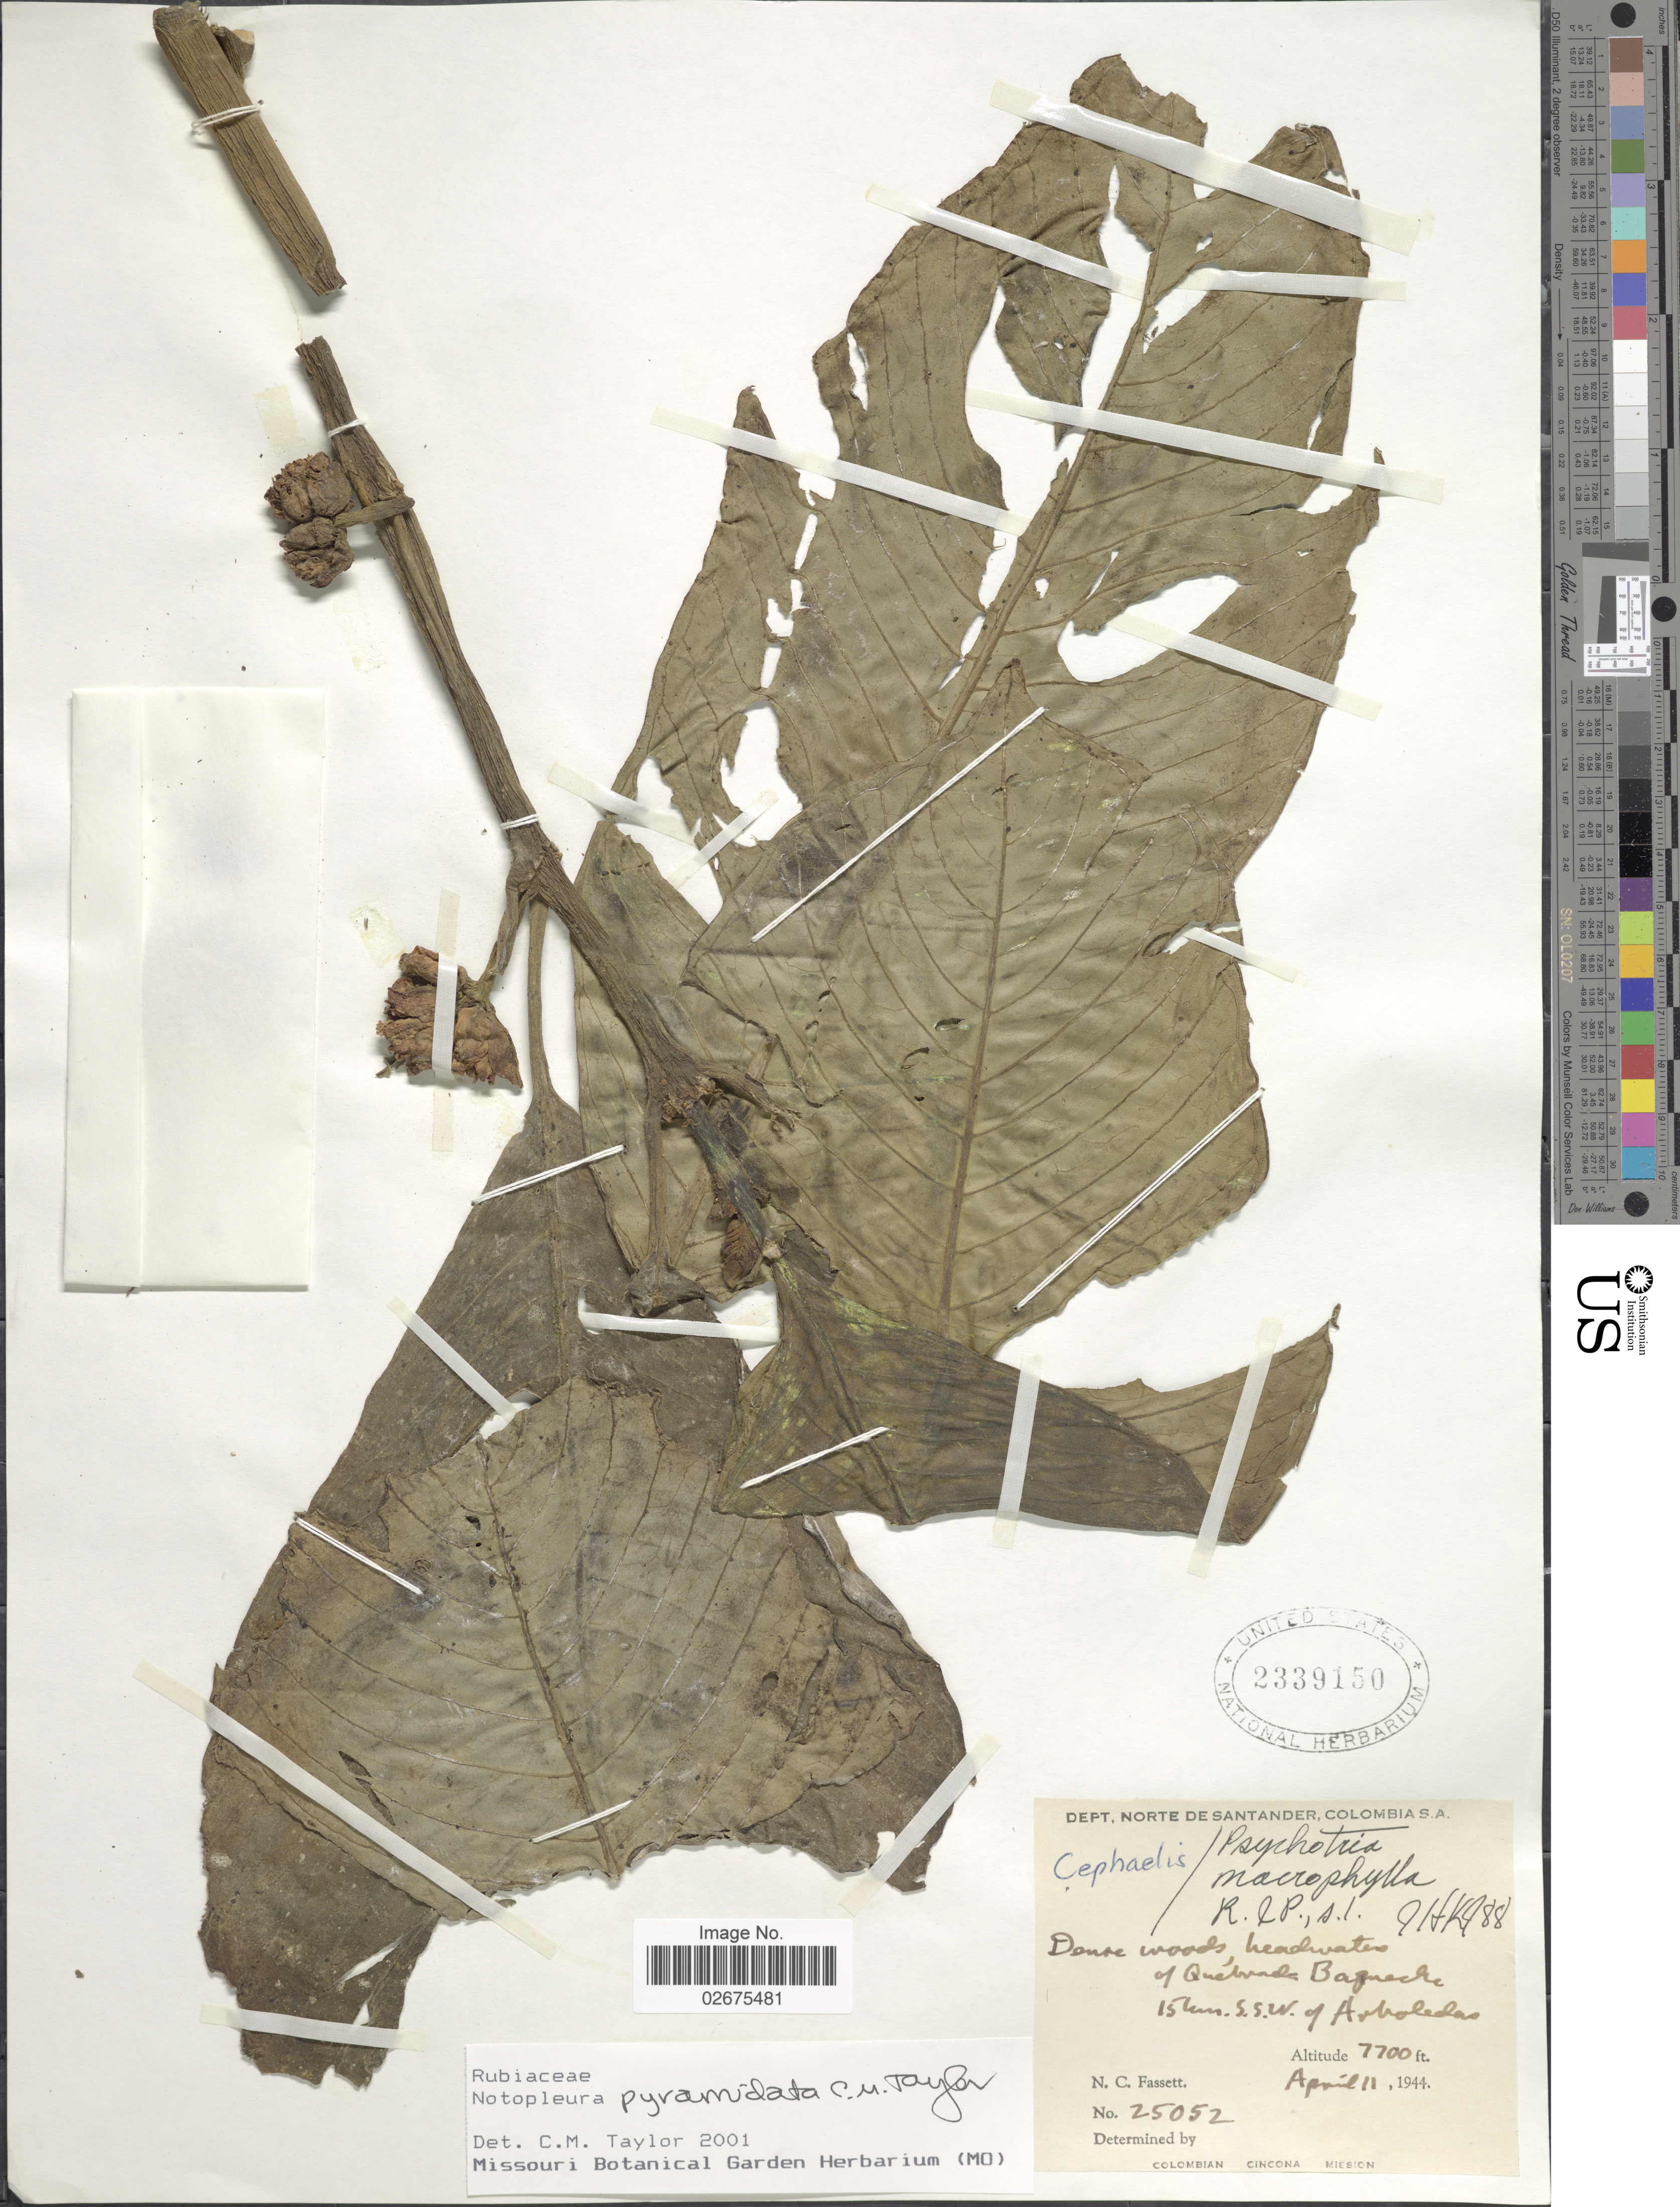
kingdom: Plantae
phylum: Tracheophyta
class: Magnoliopsida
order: Gentianales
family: Rubiaceae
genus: Notopleura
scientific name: Notopleura pyramidata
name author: C.M. Taylor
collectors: N. C. Fassett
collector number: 25052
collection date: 1944-04-11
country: Colombia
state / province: Norte de Santander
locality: S.A. Headwaters of Quebrada Bagueche 15 km S.S.W. of Arboledas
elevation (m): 2347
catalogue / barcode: US 2339150